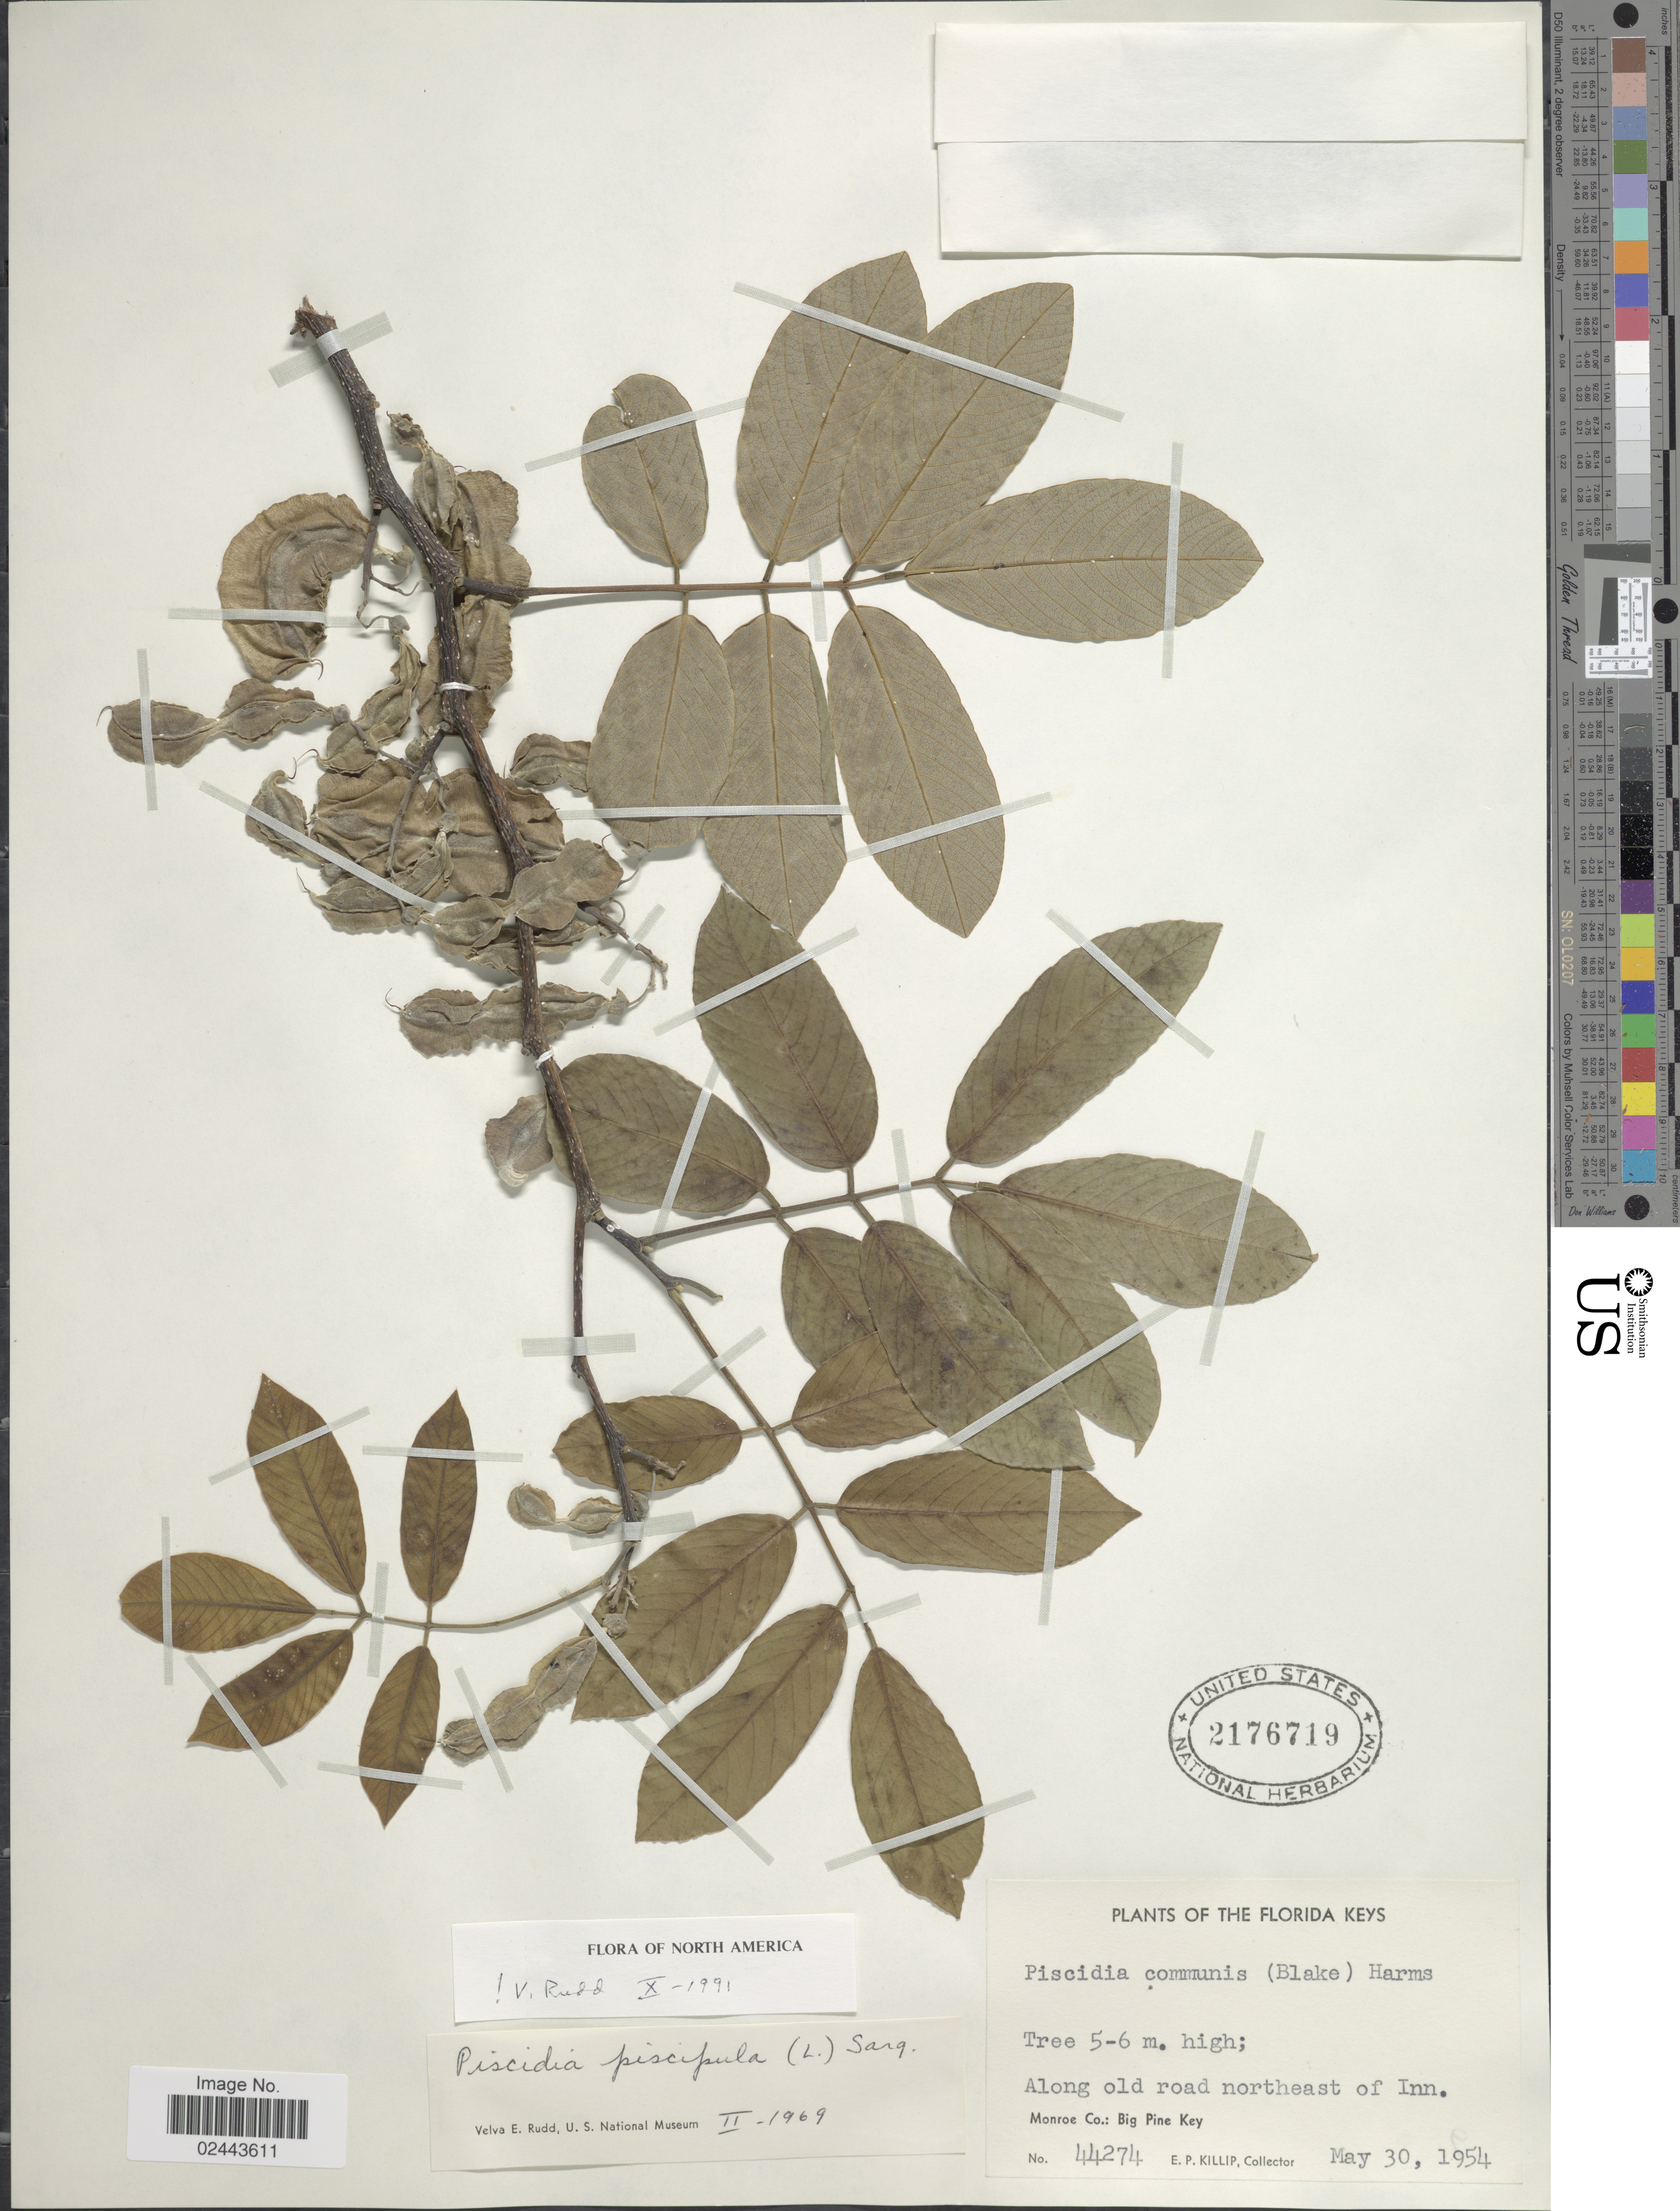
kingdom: Plantae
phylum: Tracheophyta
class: Magnoliopsida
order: Fabales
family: Fabaceae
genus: Piscidia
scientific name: Piscidia piscipula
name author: (L.) Sarg.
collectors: E. P. Killip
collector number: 44274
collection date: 1954-05-30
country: United States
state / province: Florida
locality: Florida Keys, along old road northeast of Inn., Monroe Co.: Big Pine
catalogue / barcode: US 2176719